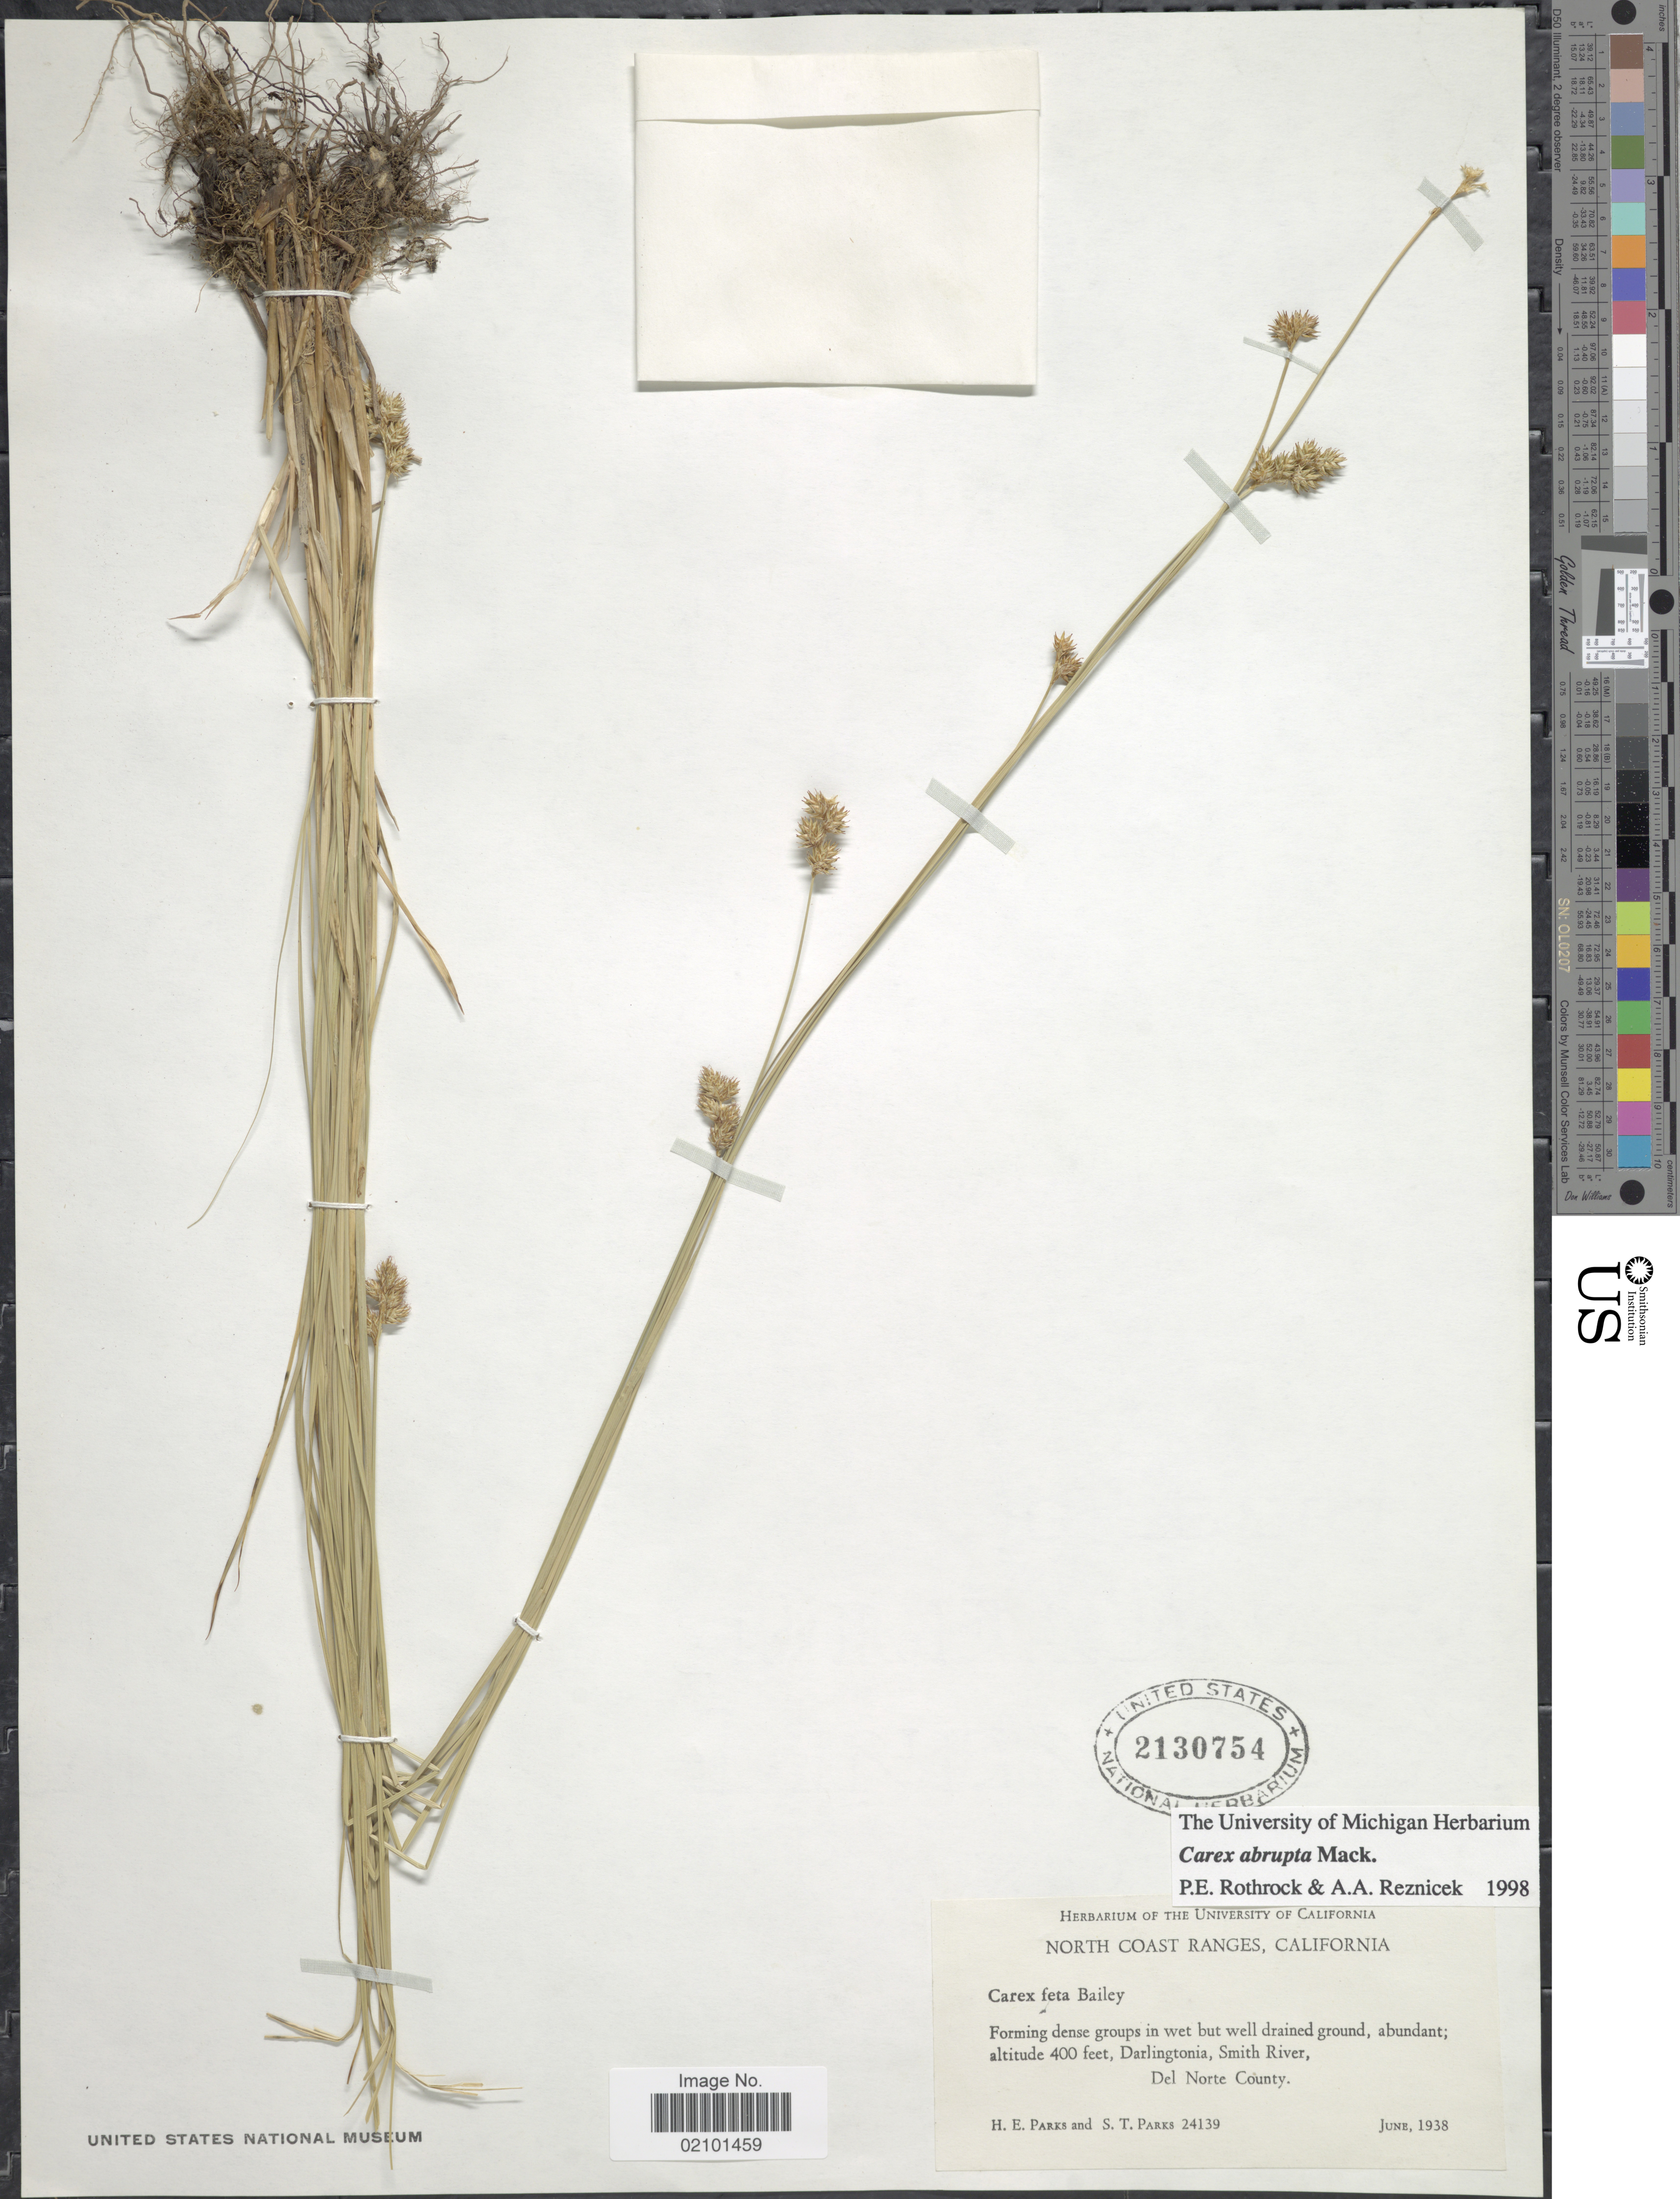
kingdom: Plantae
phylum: Tracheophyta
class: Liliopsida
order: Poales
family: Cyperaceae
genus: Carex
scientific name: Carex abrupta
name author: Mack.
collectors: H. E. Parks & S. Parks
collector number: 24139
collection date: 1938-06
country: United States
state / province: California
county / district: Del Norte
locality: North Coast Ranges, Darlingtonia, Smith River, Del Norte County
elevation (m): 122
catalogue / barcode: US 2130754